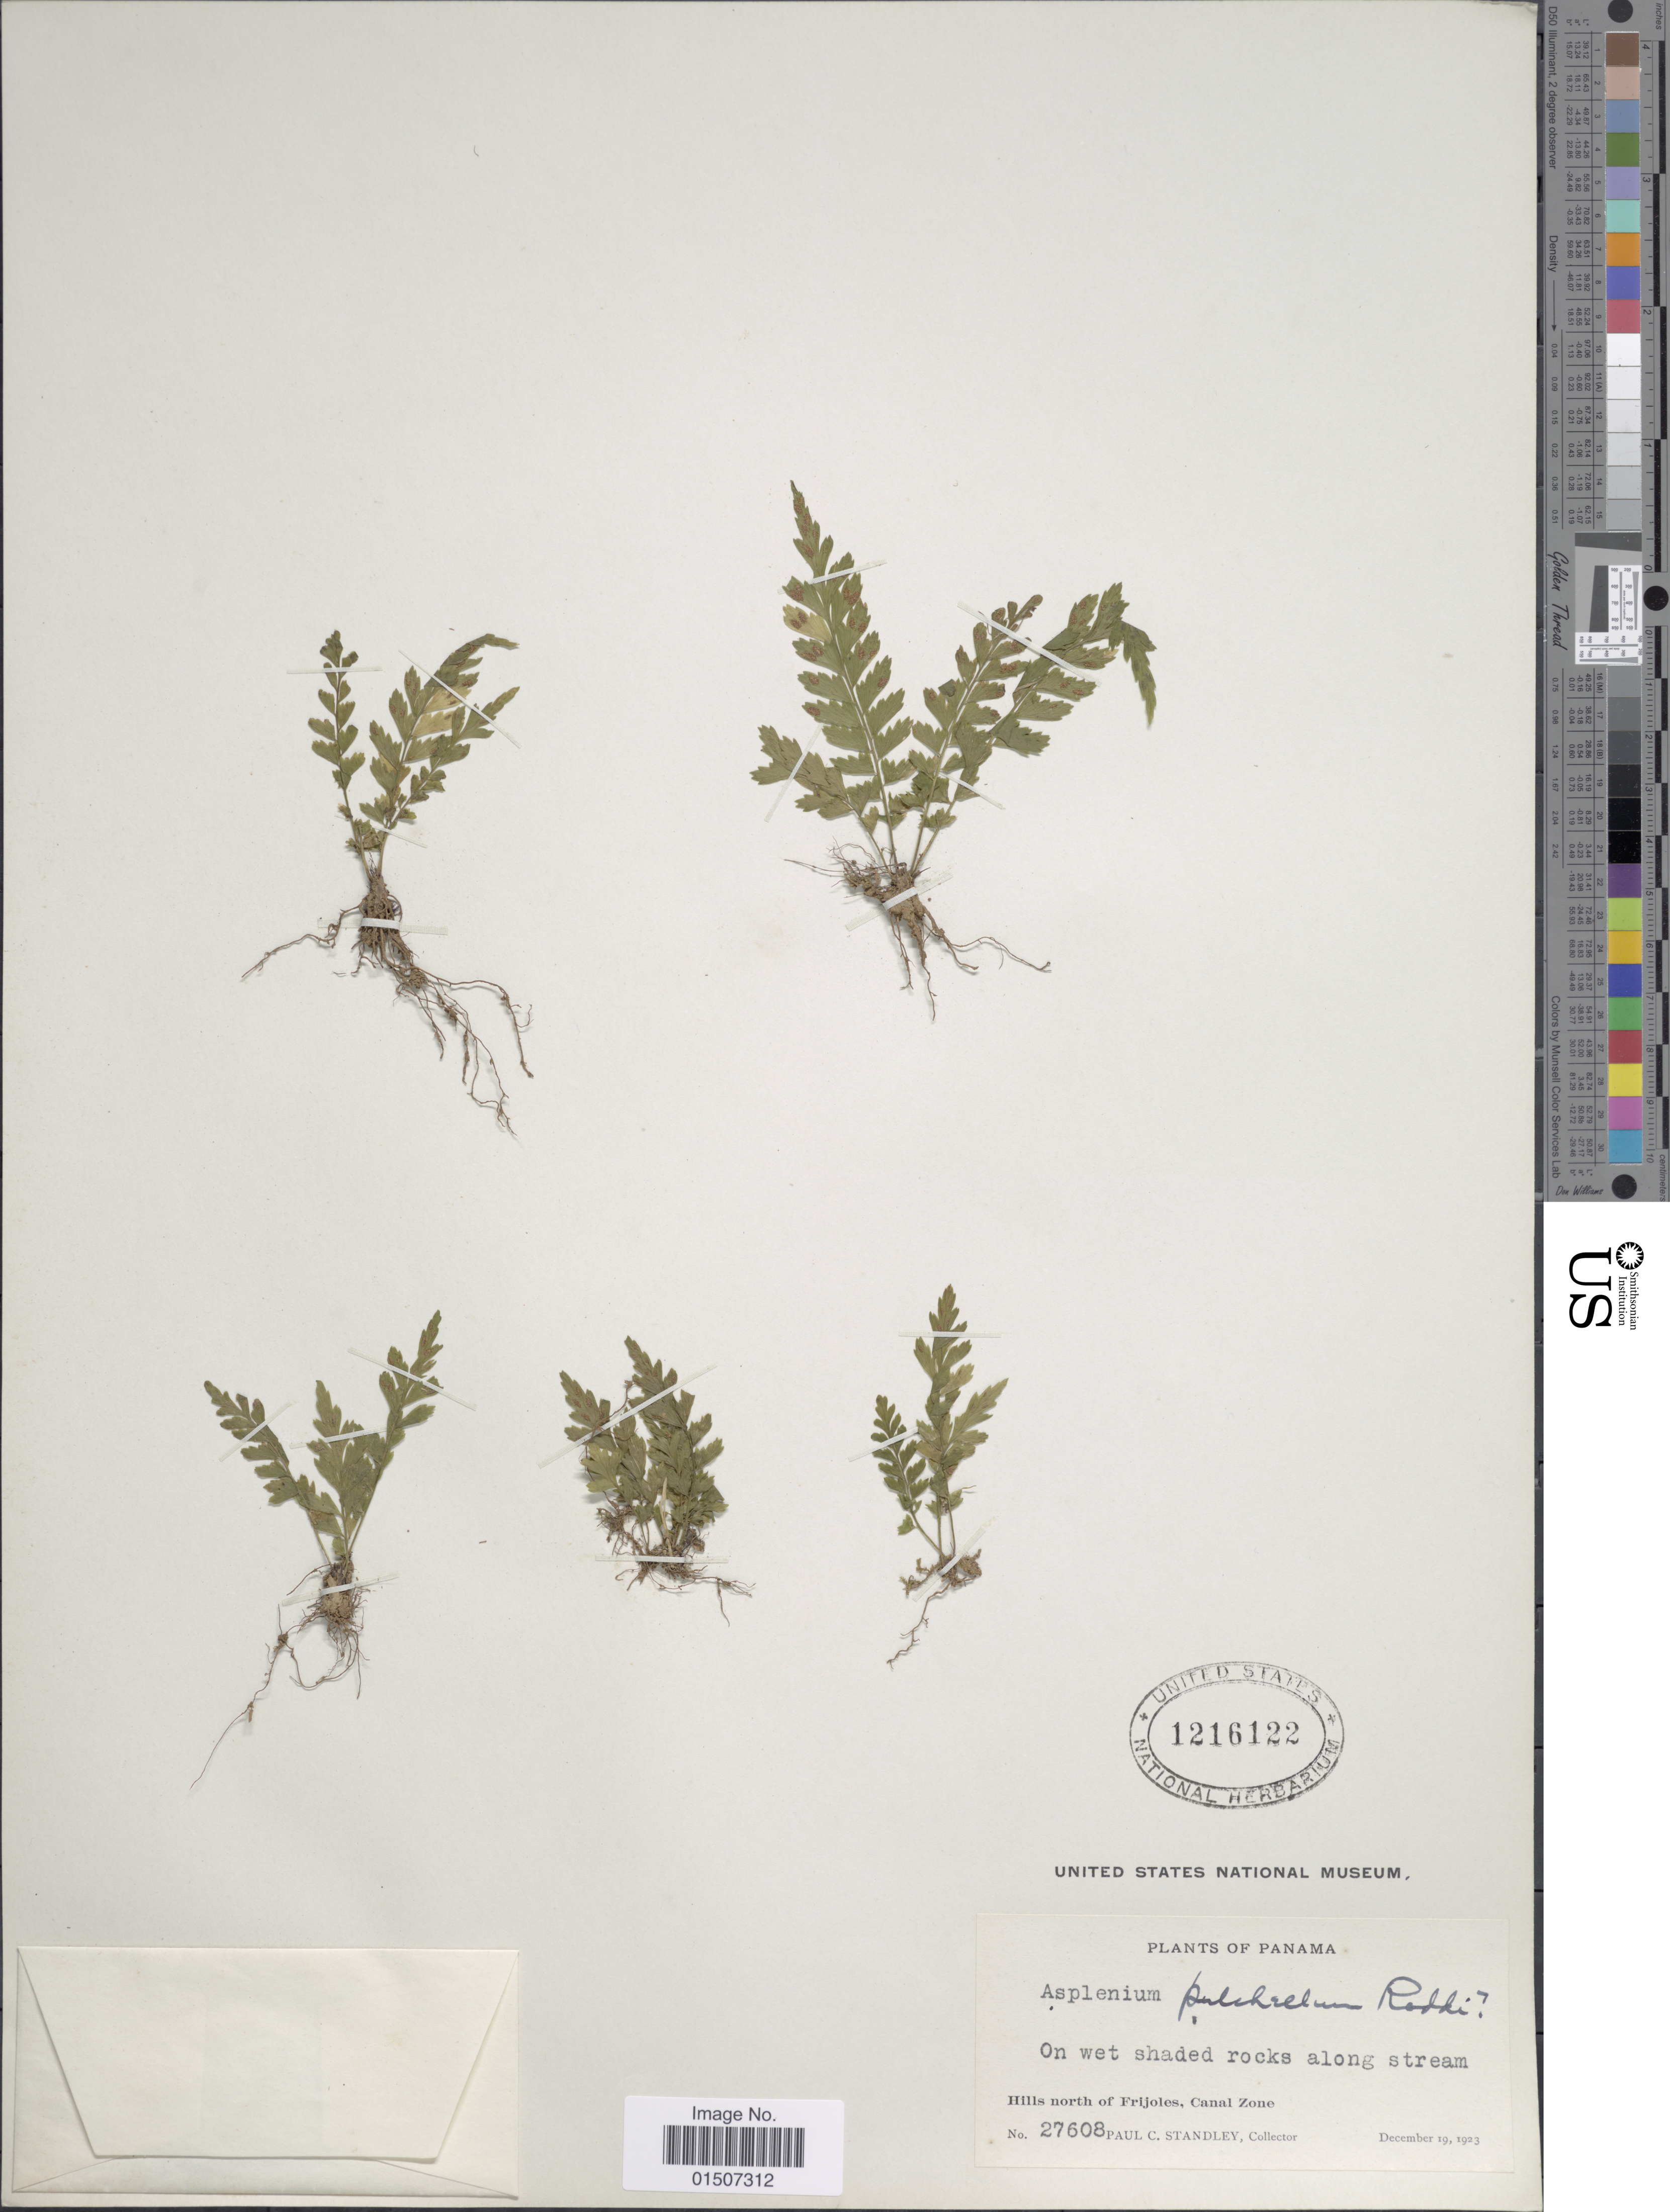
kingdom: Plantae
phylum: Tracheophyta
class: Polypodiopsida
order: Polypodiales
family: Aspleniaceae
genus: Asplenium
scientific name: Asplenium otites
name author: Link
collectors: P. C. Standley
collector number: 27608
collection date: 1923-12-19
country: Panama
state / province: Colón / Panamá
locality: On wet shaded rocks along stream, Hills north of Frijoles, Canal Zone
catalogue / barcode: US 1216122